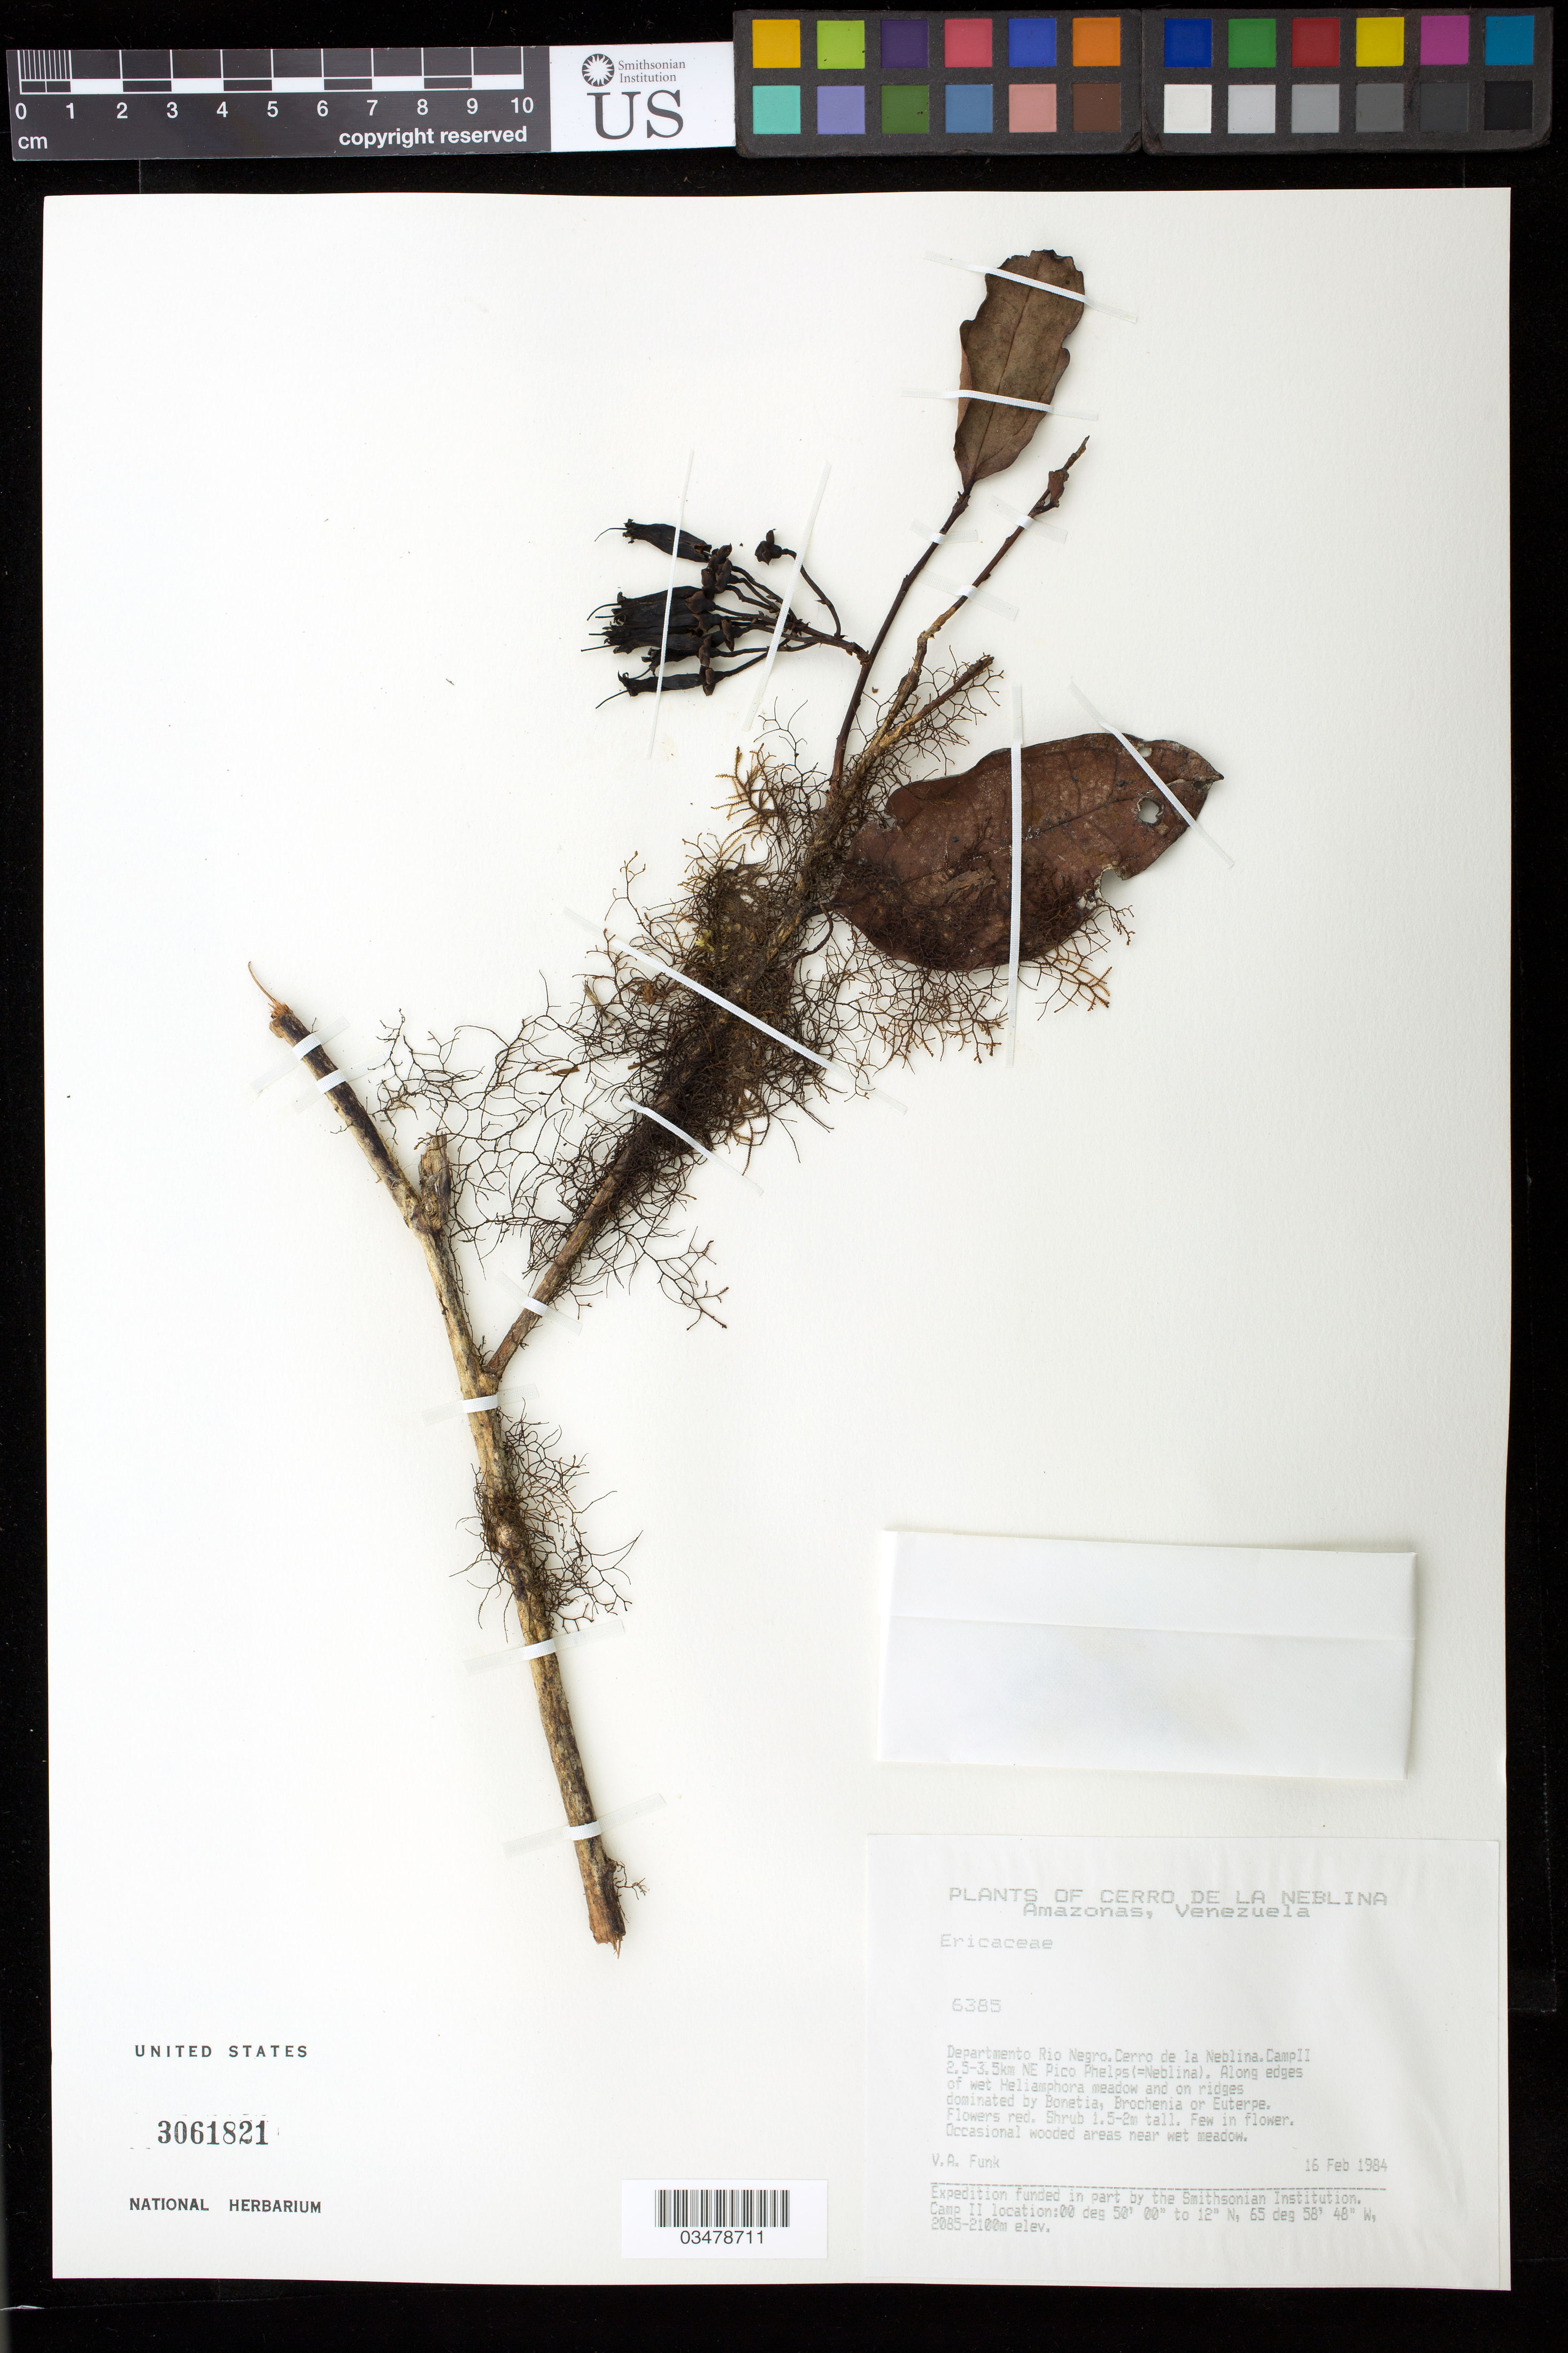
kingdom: Plantae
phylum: Tracheophyta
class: Magnoliopsida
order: Ericales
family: Ericaceae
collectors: V. Funk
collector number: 6385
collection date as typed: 16-Feb-84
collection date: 1984-02-16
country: Venezuela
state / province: Amazonas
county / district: Río Negro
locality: Cerro de la Neblina, Camp II 2.5-3.5 km NE Pico Phelps (=Neblina)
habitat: Wet meadow with Heliamphora, and on ridges dominated by Bonnetia, Brocchinia, or Euterpe.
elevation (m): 2085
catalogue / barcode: US 3061821